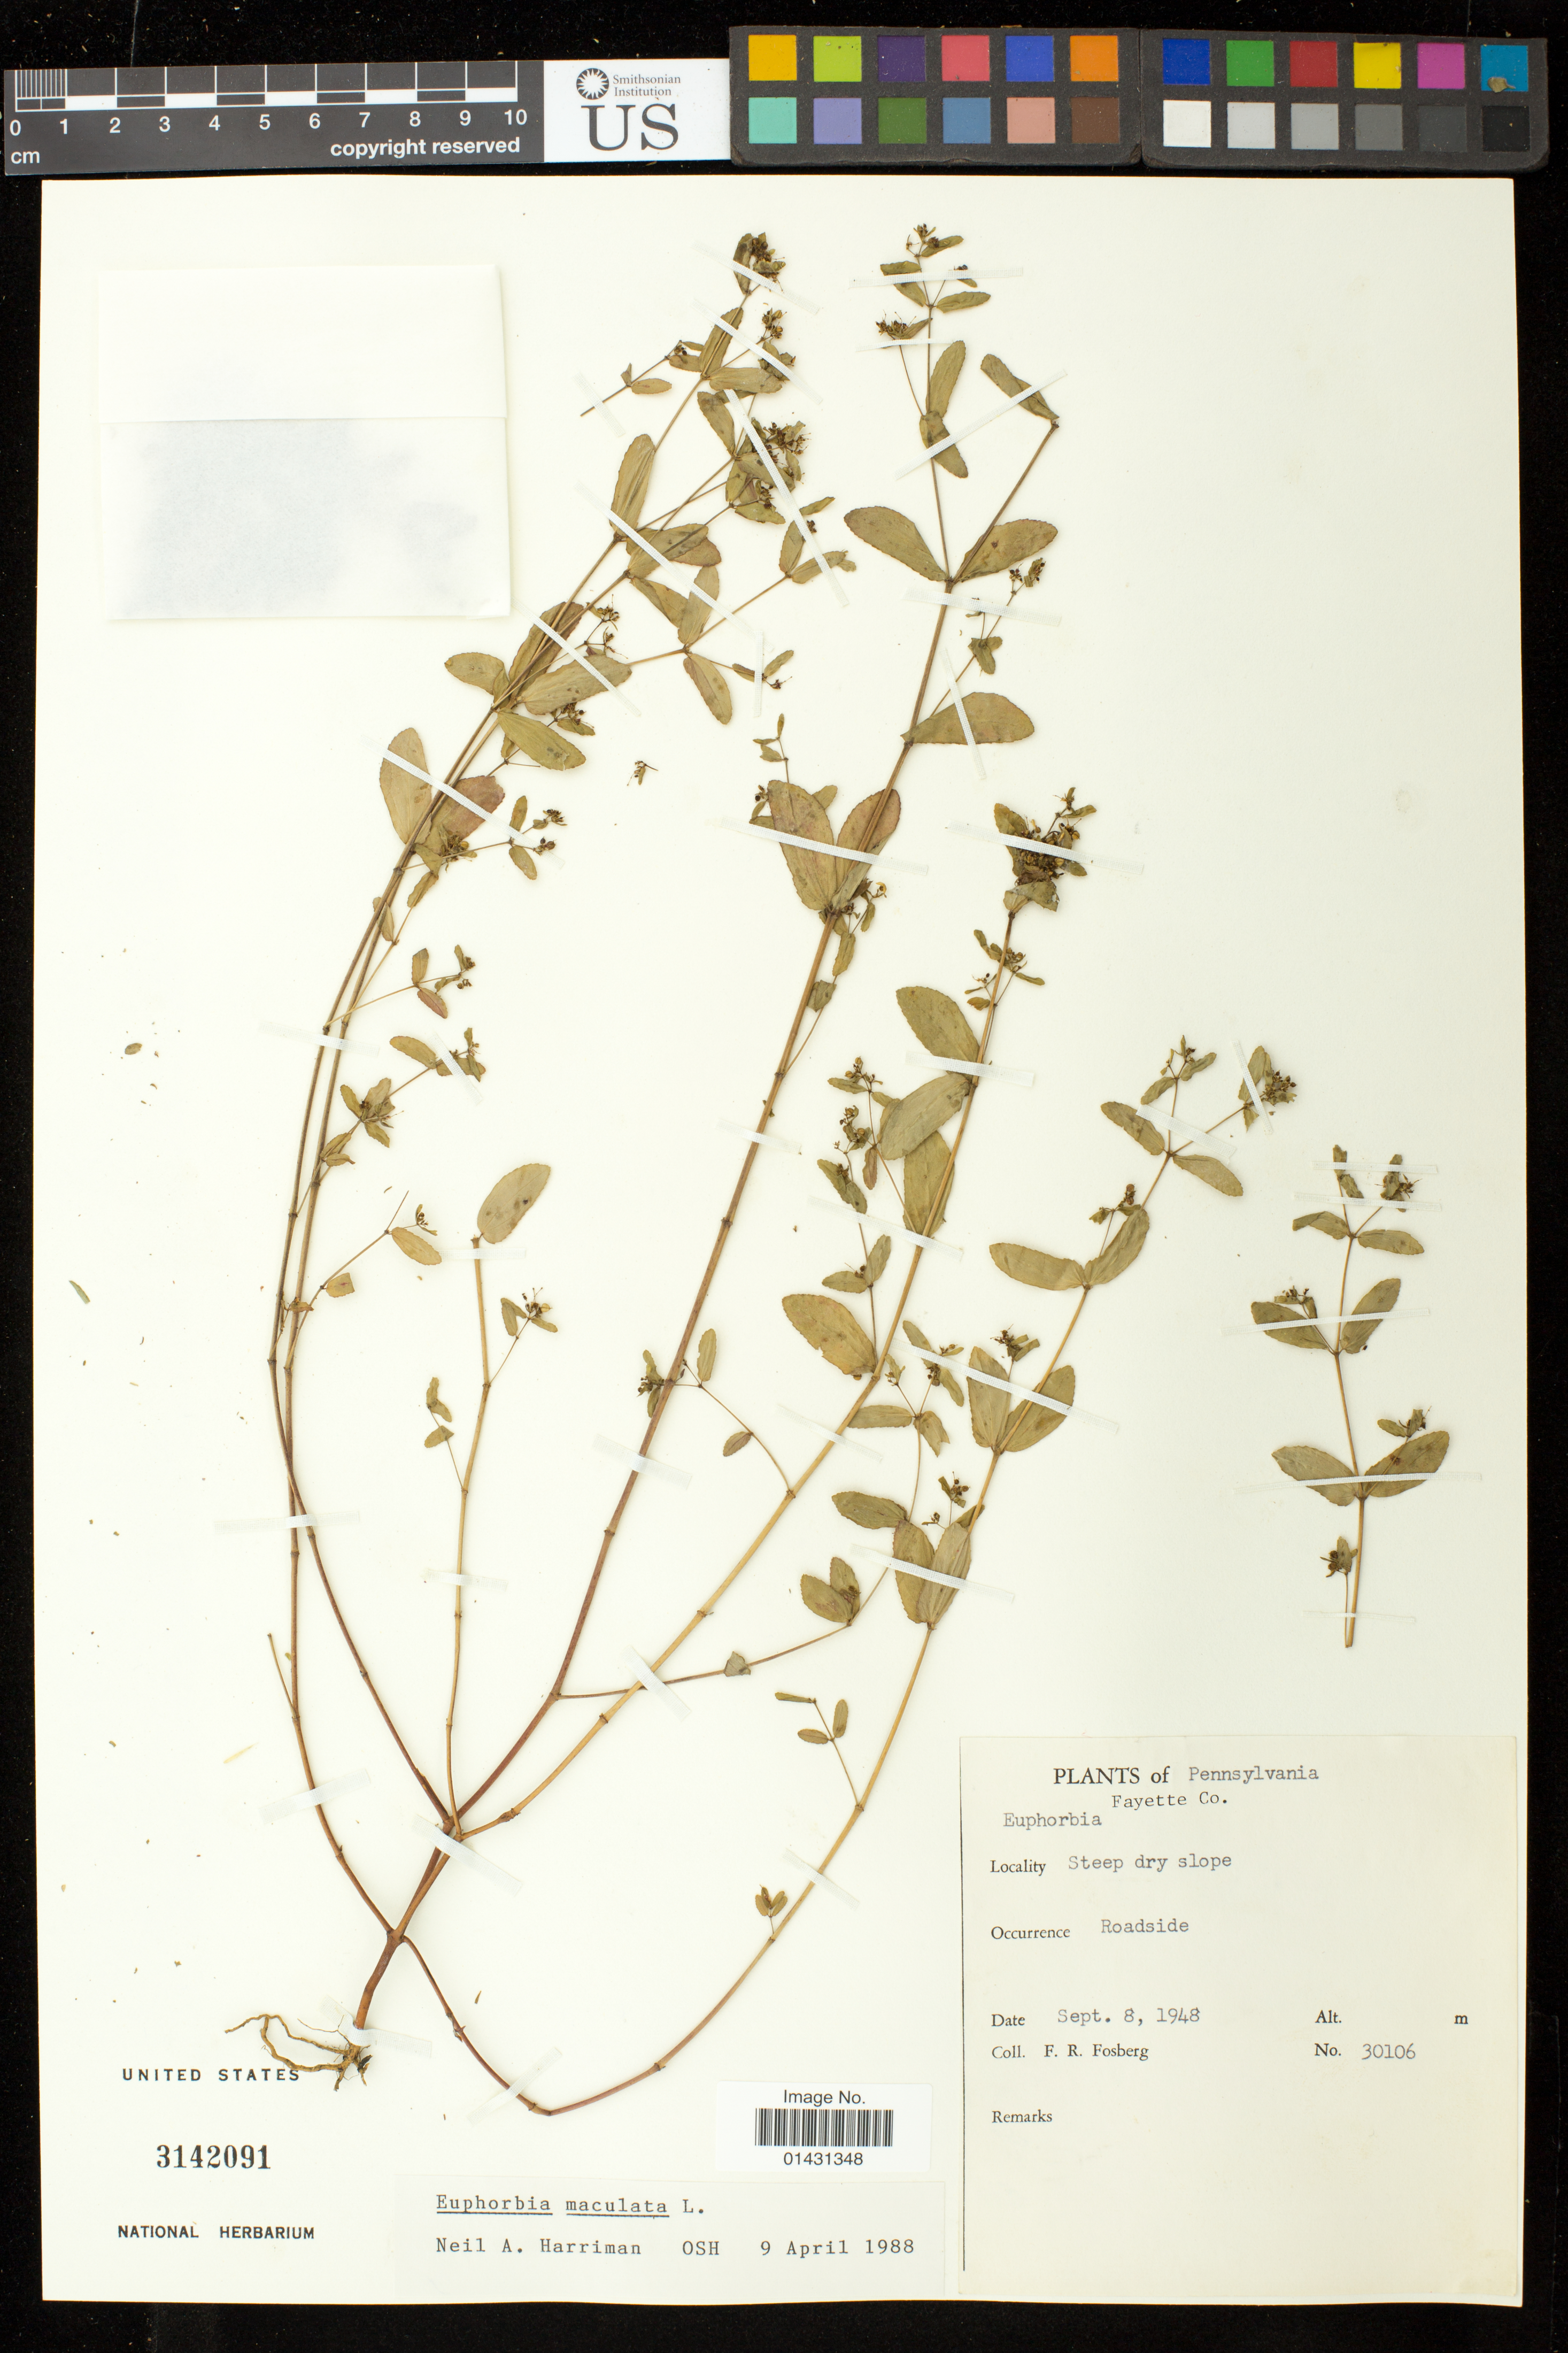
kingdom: Plantae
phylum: Tracheophyta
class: Magnoliopsida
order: Malpighiales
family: Euphorbiaceae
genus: Euphorbia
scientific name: Euphorbia maculata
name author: L.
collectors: F. R. Fosberg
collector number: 30106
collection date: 1948-09-08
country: United States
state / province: Pennsylvania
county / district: Fayette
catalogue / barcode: US 3142091